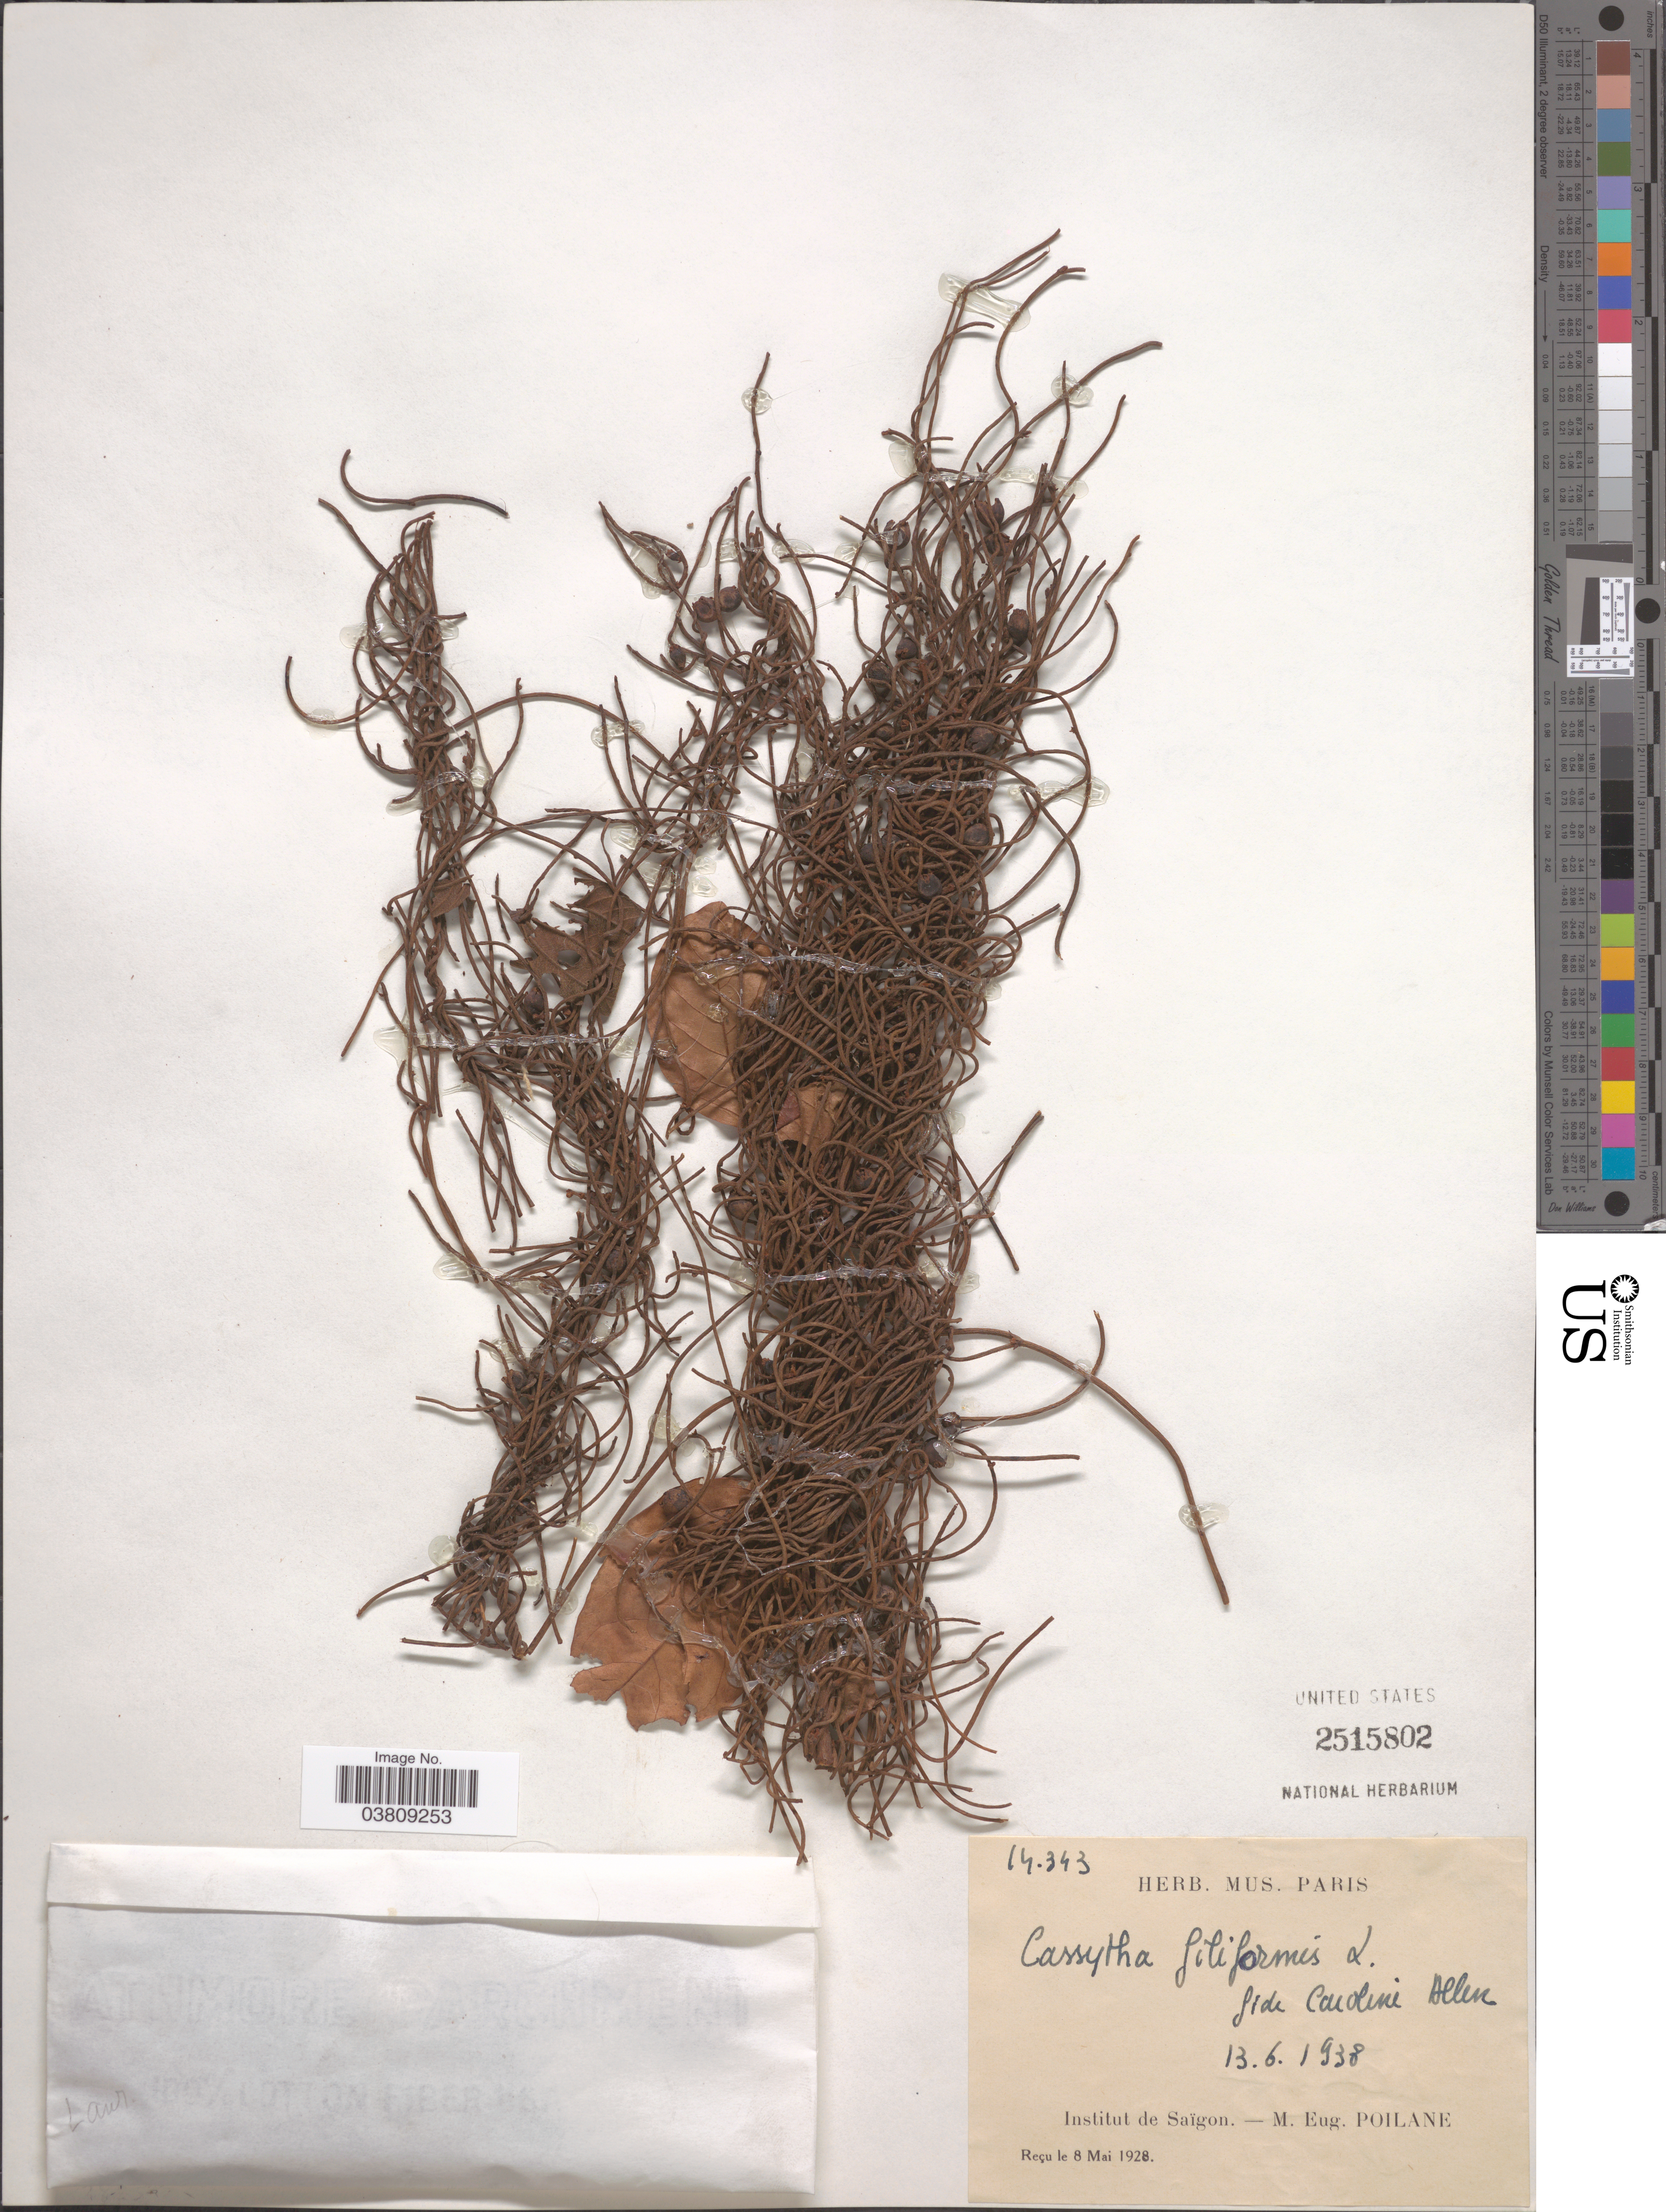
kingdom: Plantae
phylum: Tracheophyta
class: Magnoliopsida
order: Laurales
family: Lauraceae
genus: Cassytha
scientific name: Cassytha filiformis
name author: L.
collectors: E. Poilane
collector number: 14343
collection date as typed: sometime before 8 May 1928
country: Vietnam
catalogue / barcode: US 2515802